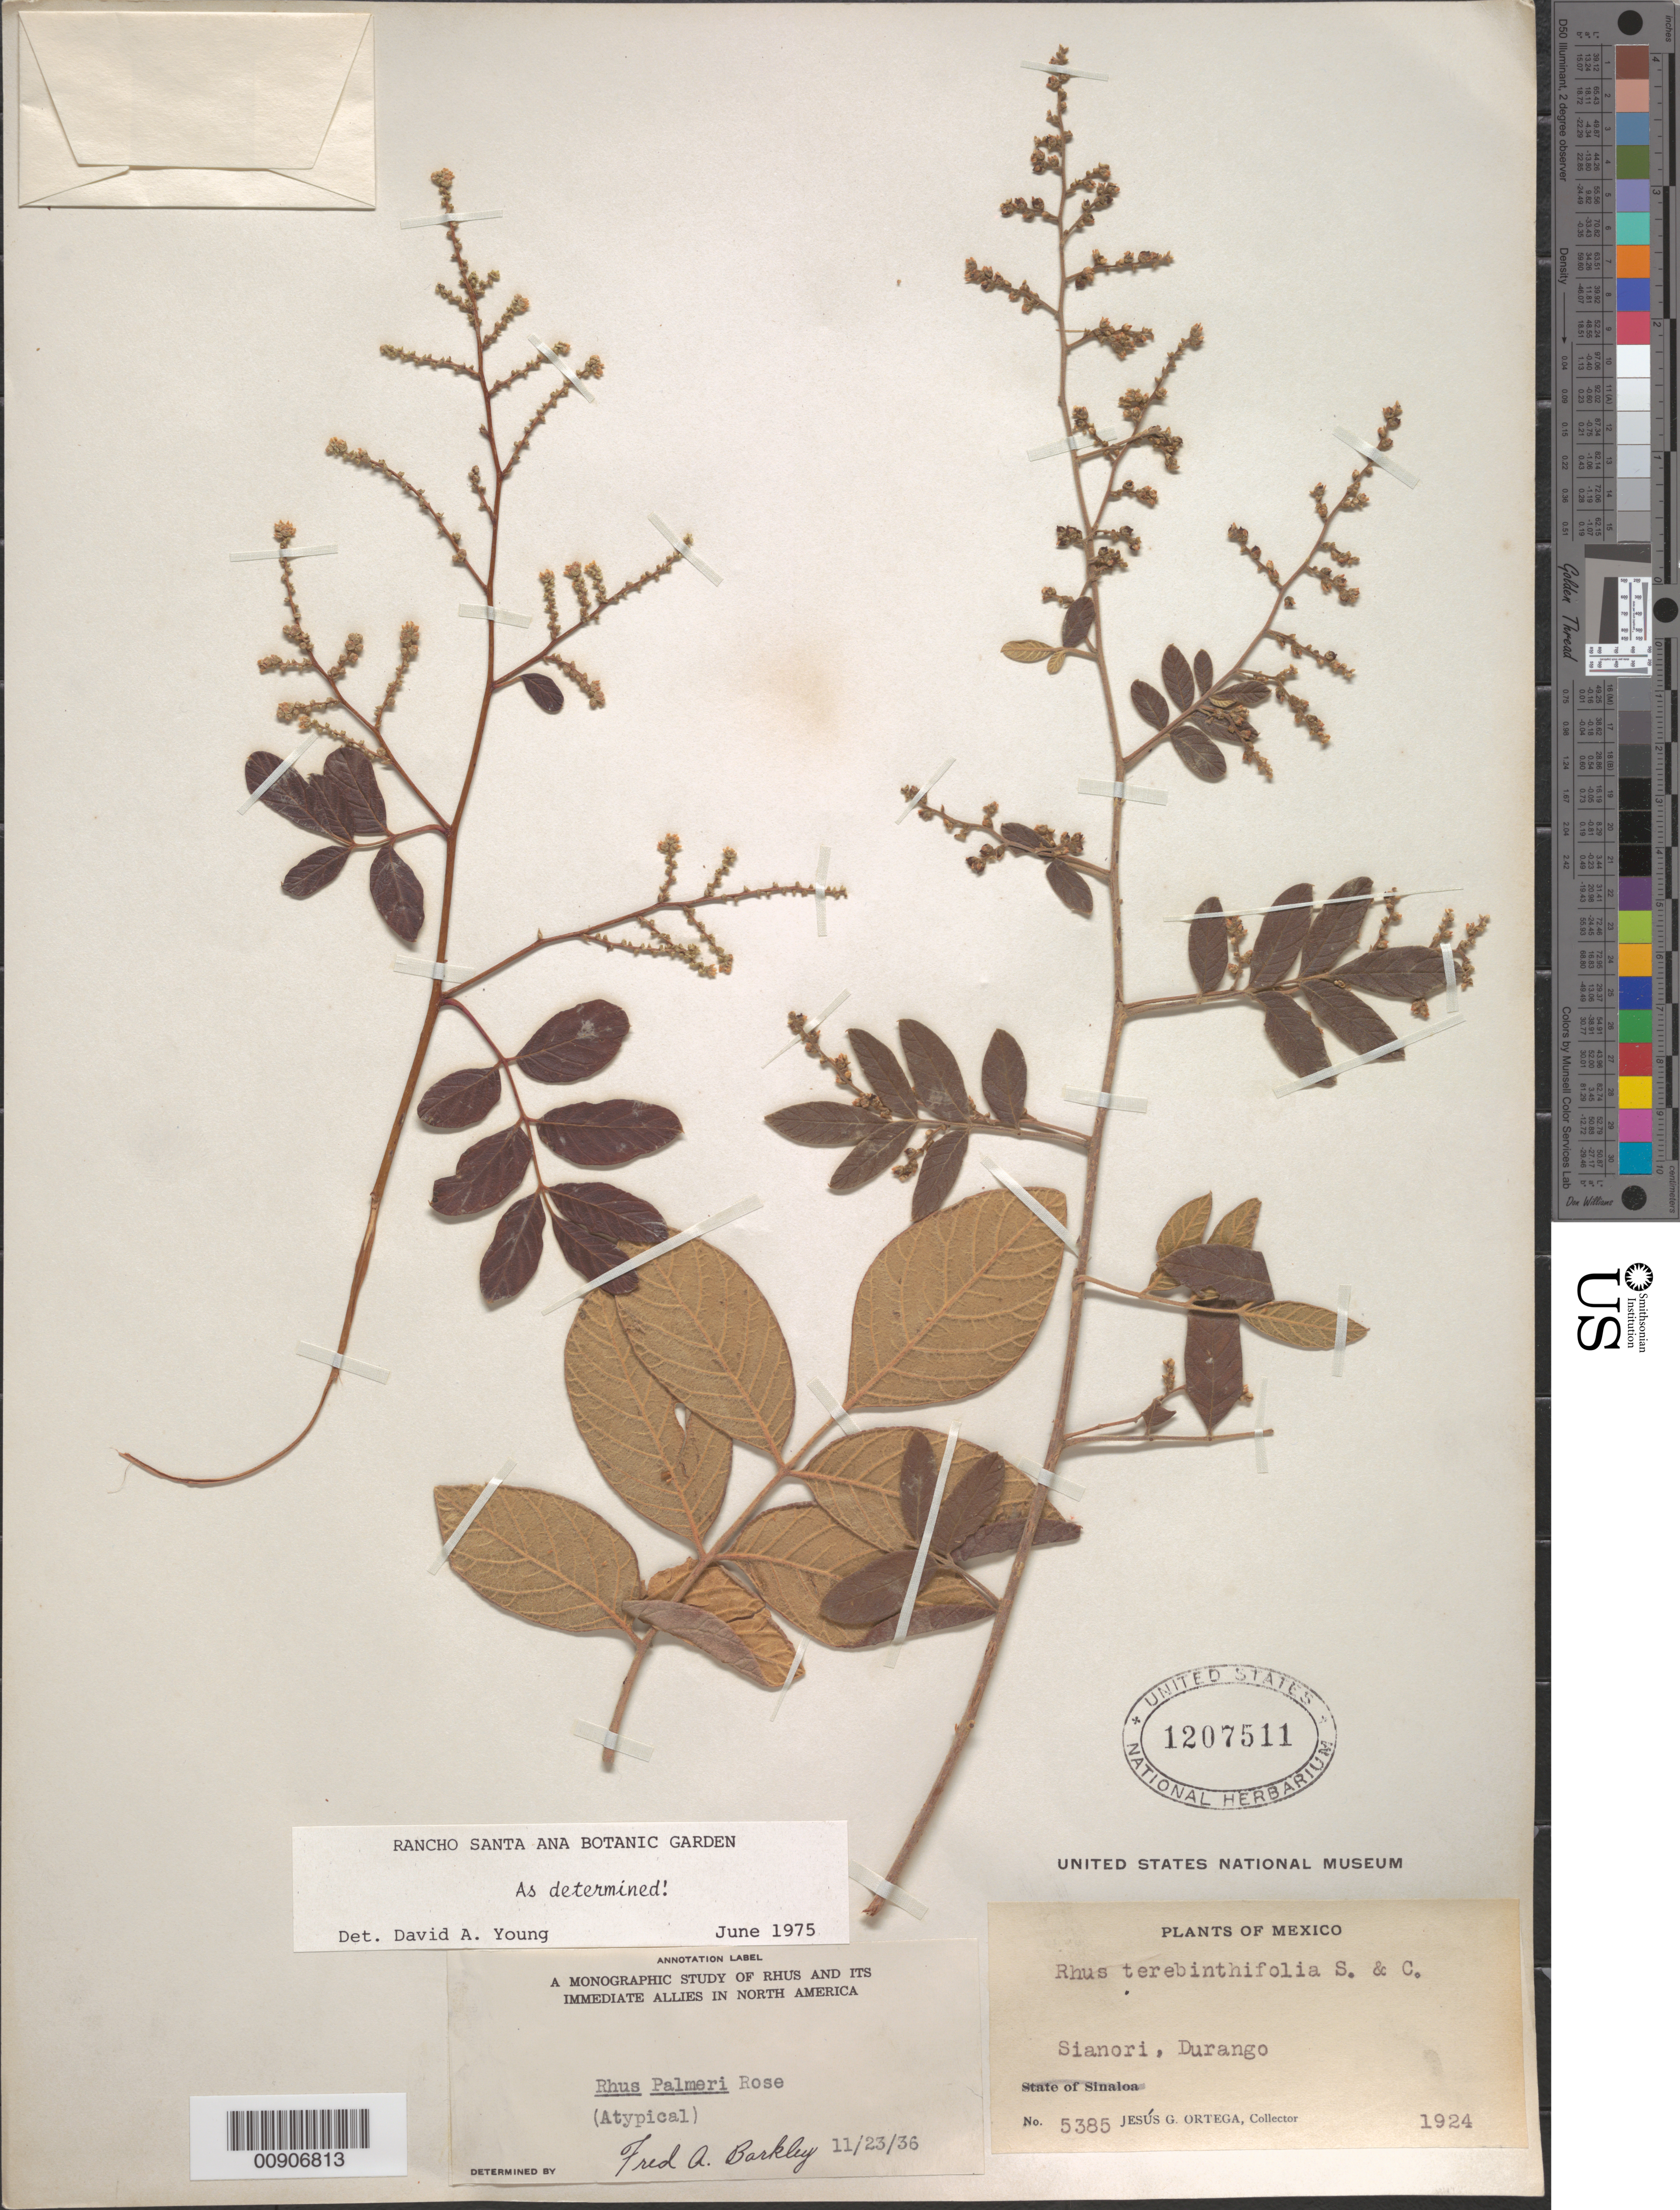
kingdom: Plantae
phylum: Tracheophyta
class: Magnoliopsida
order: Sapindales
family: Anacardiaceae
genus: Rhus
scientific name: Rhus palmeri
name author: Rose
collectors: J. Ortega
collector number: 5385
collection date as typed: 1924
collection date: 1924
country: Mexico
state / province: Durango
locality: Sianori, Durango.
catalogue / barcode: US 1207511